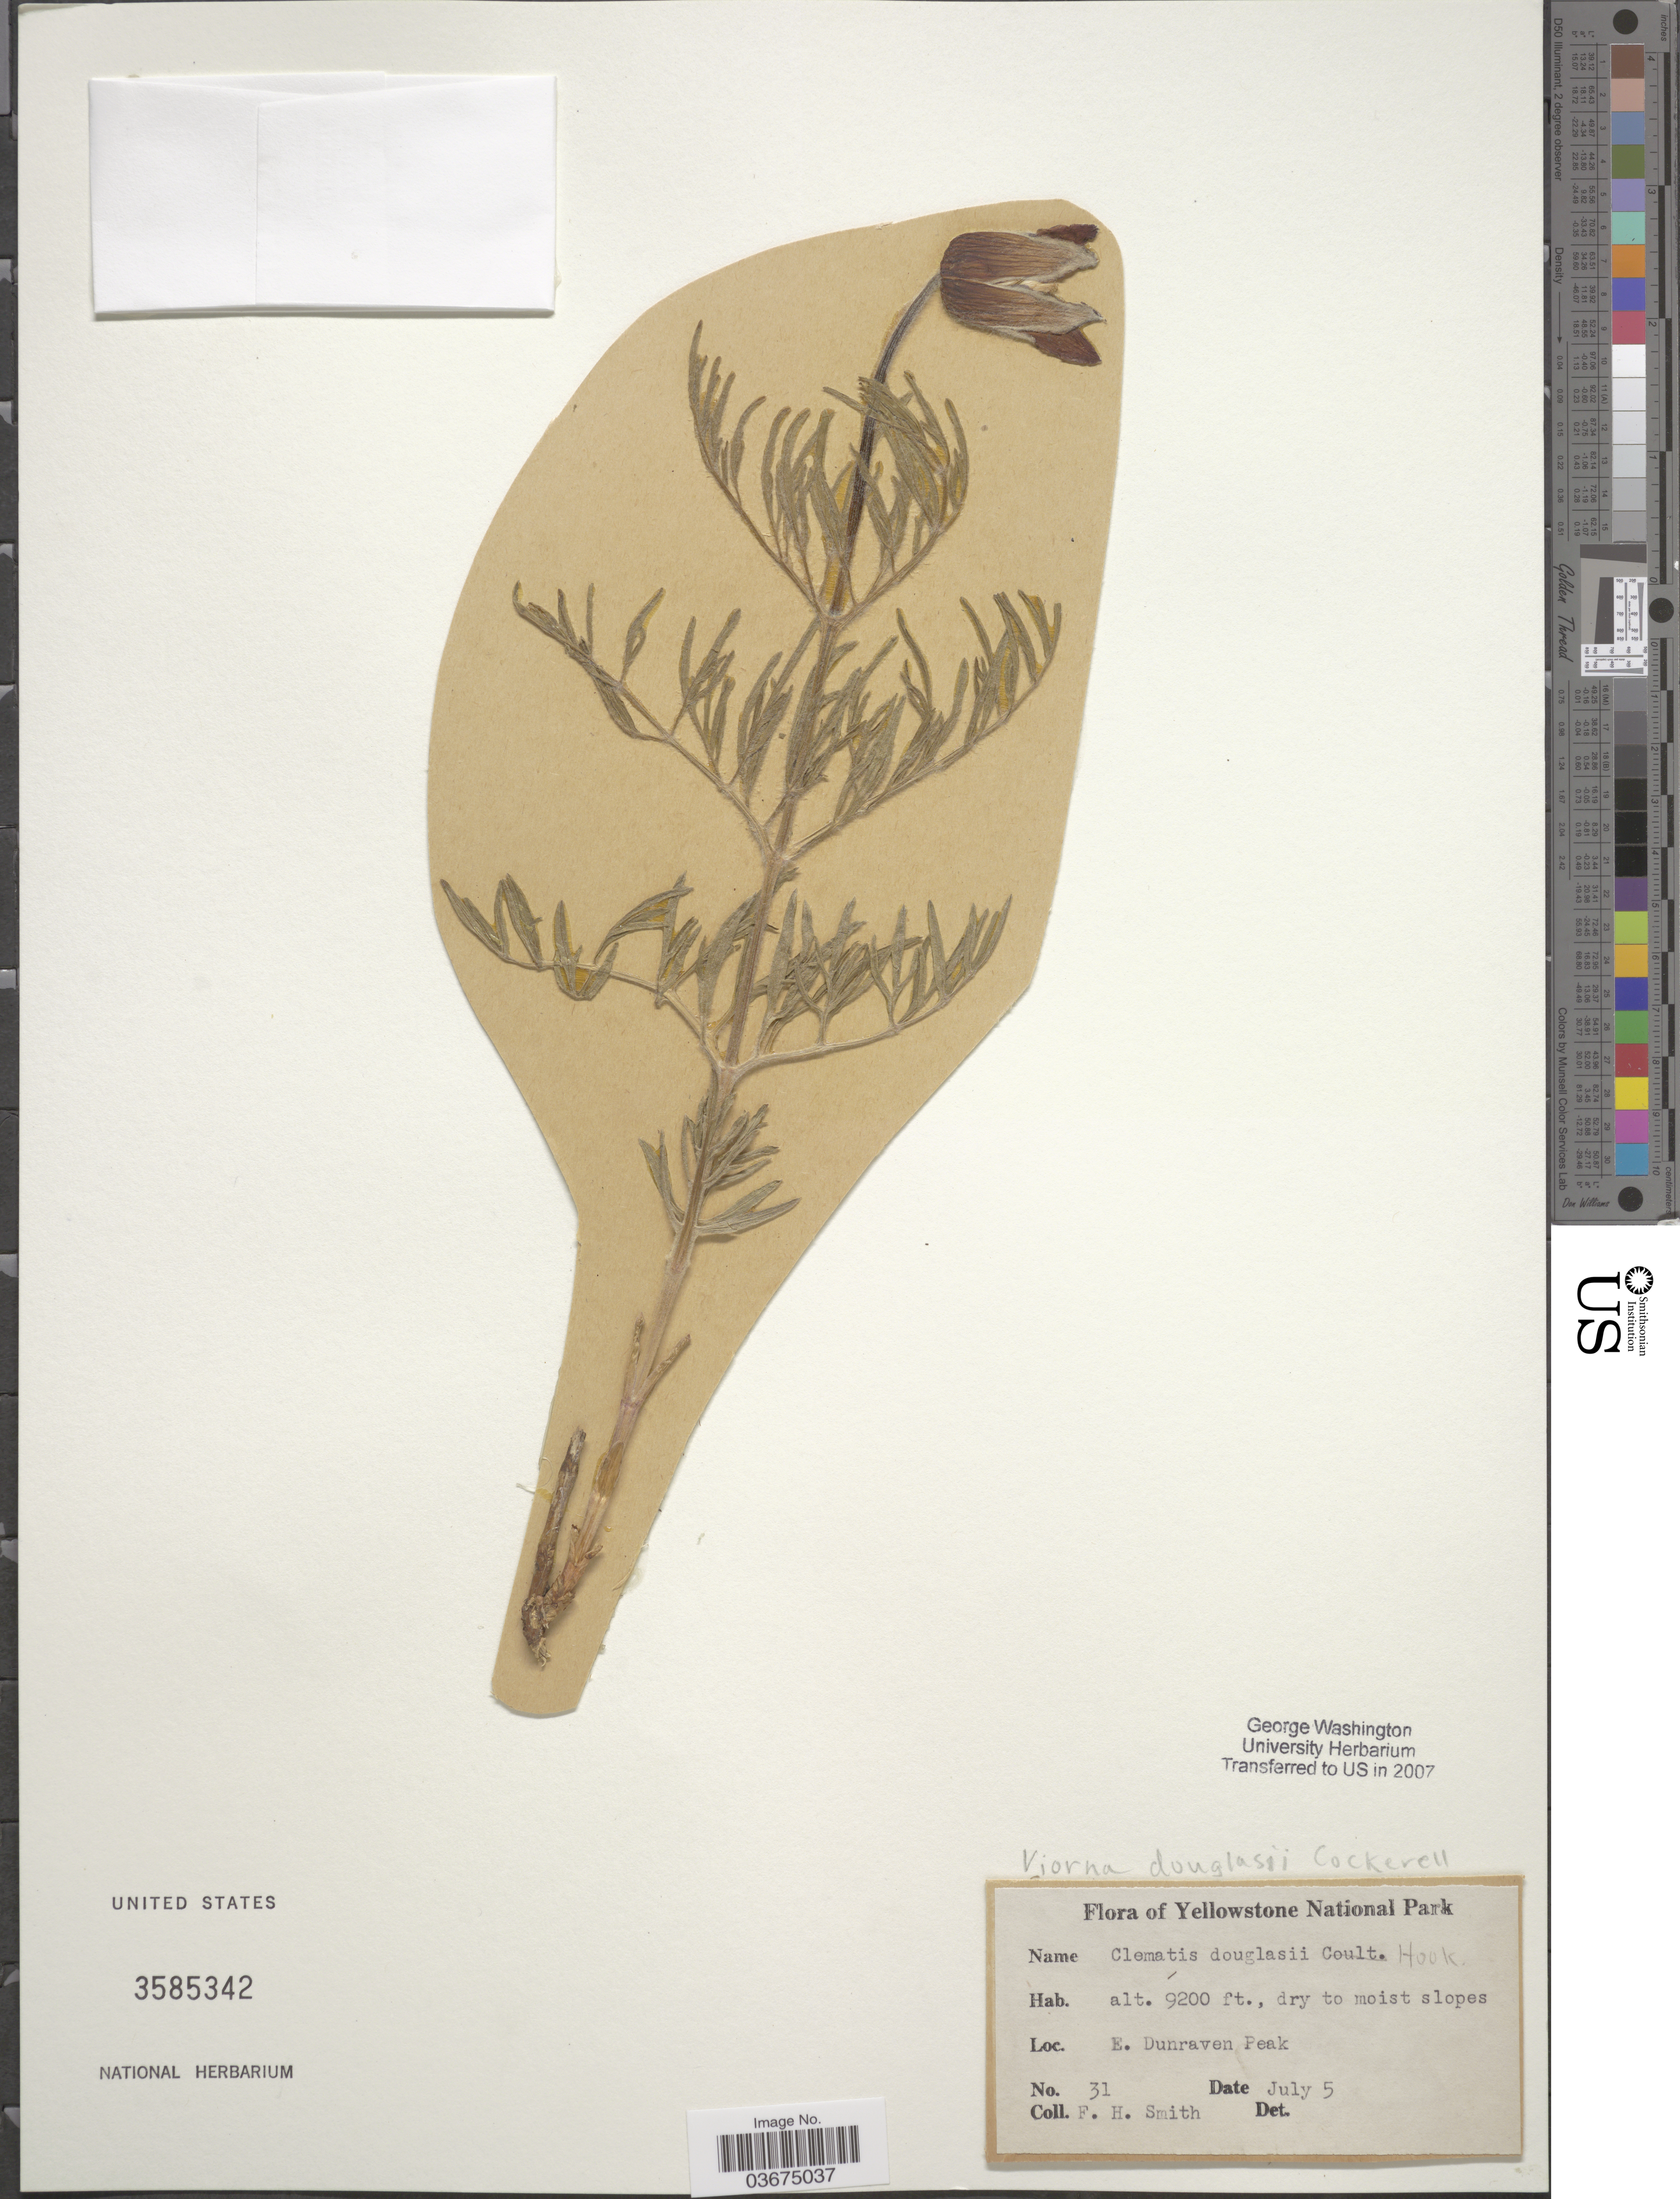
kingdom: Plantae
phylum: Tracheophyta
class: Magnoliopsida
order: Ranunculales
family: Ranunculaceae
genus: Clematis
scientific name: Clematis hirsutissima var. hirsutissima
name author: Pursh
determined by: Strong, M. T., (US), Smithsonian Institution - National Museum of Natural History (UNITED STATES)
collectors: F. Smith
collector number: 31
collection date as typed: Transcribed d/m/y: /7/5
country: United States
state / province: Wyoming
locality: Yellowstone National Park. E. Dunraven Peak.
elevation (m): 2804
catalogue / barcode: US 3585342